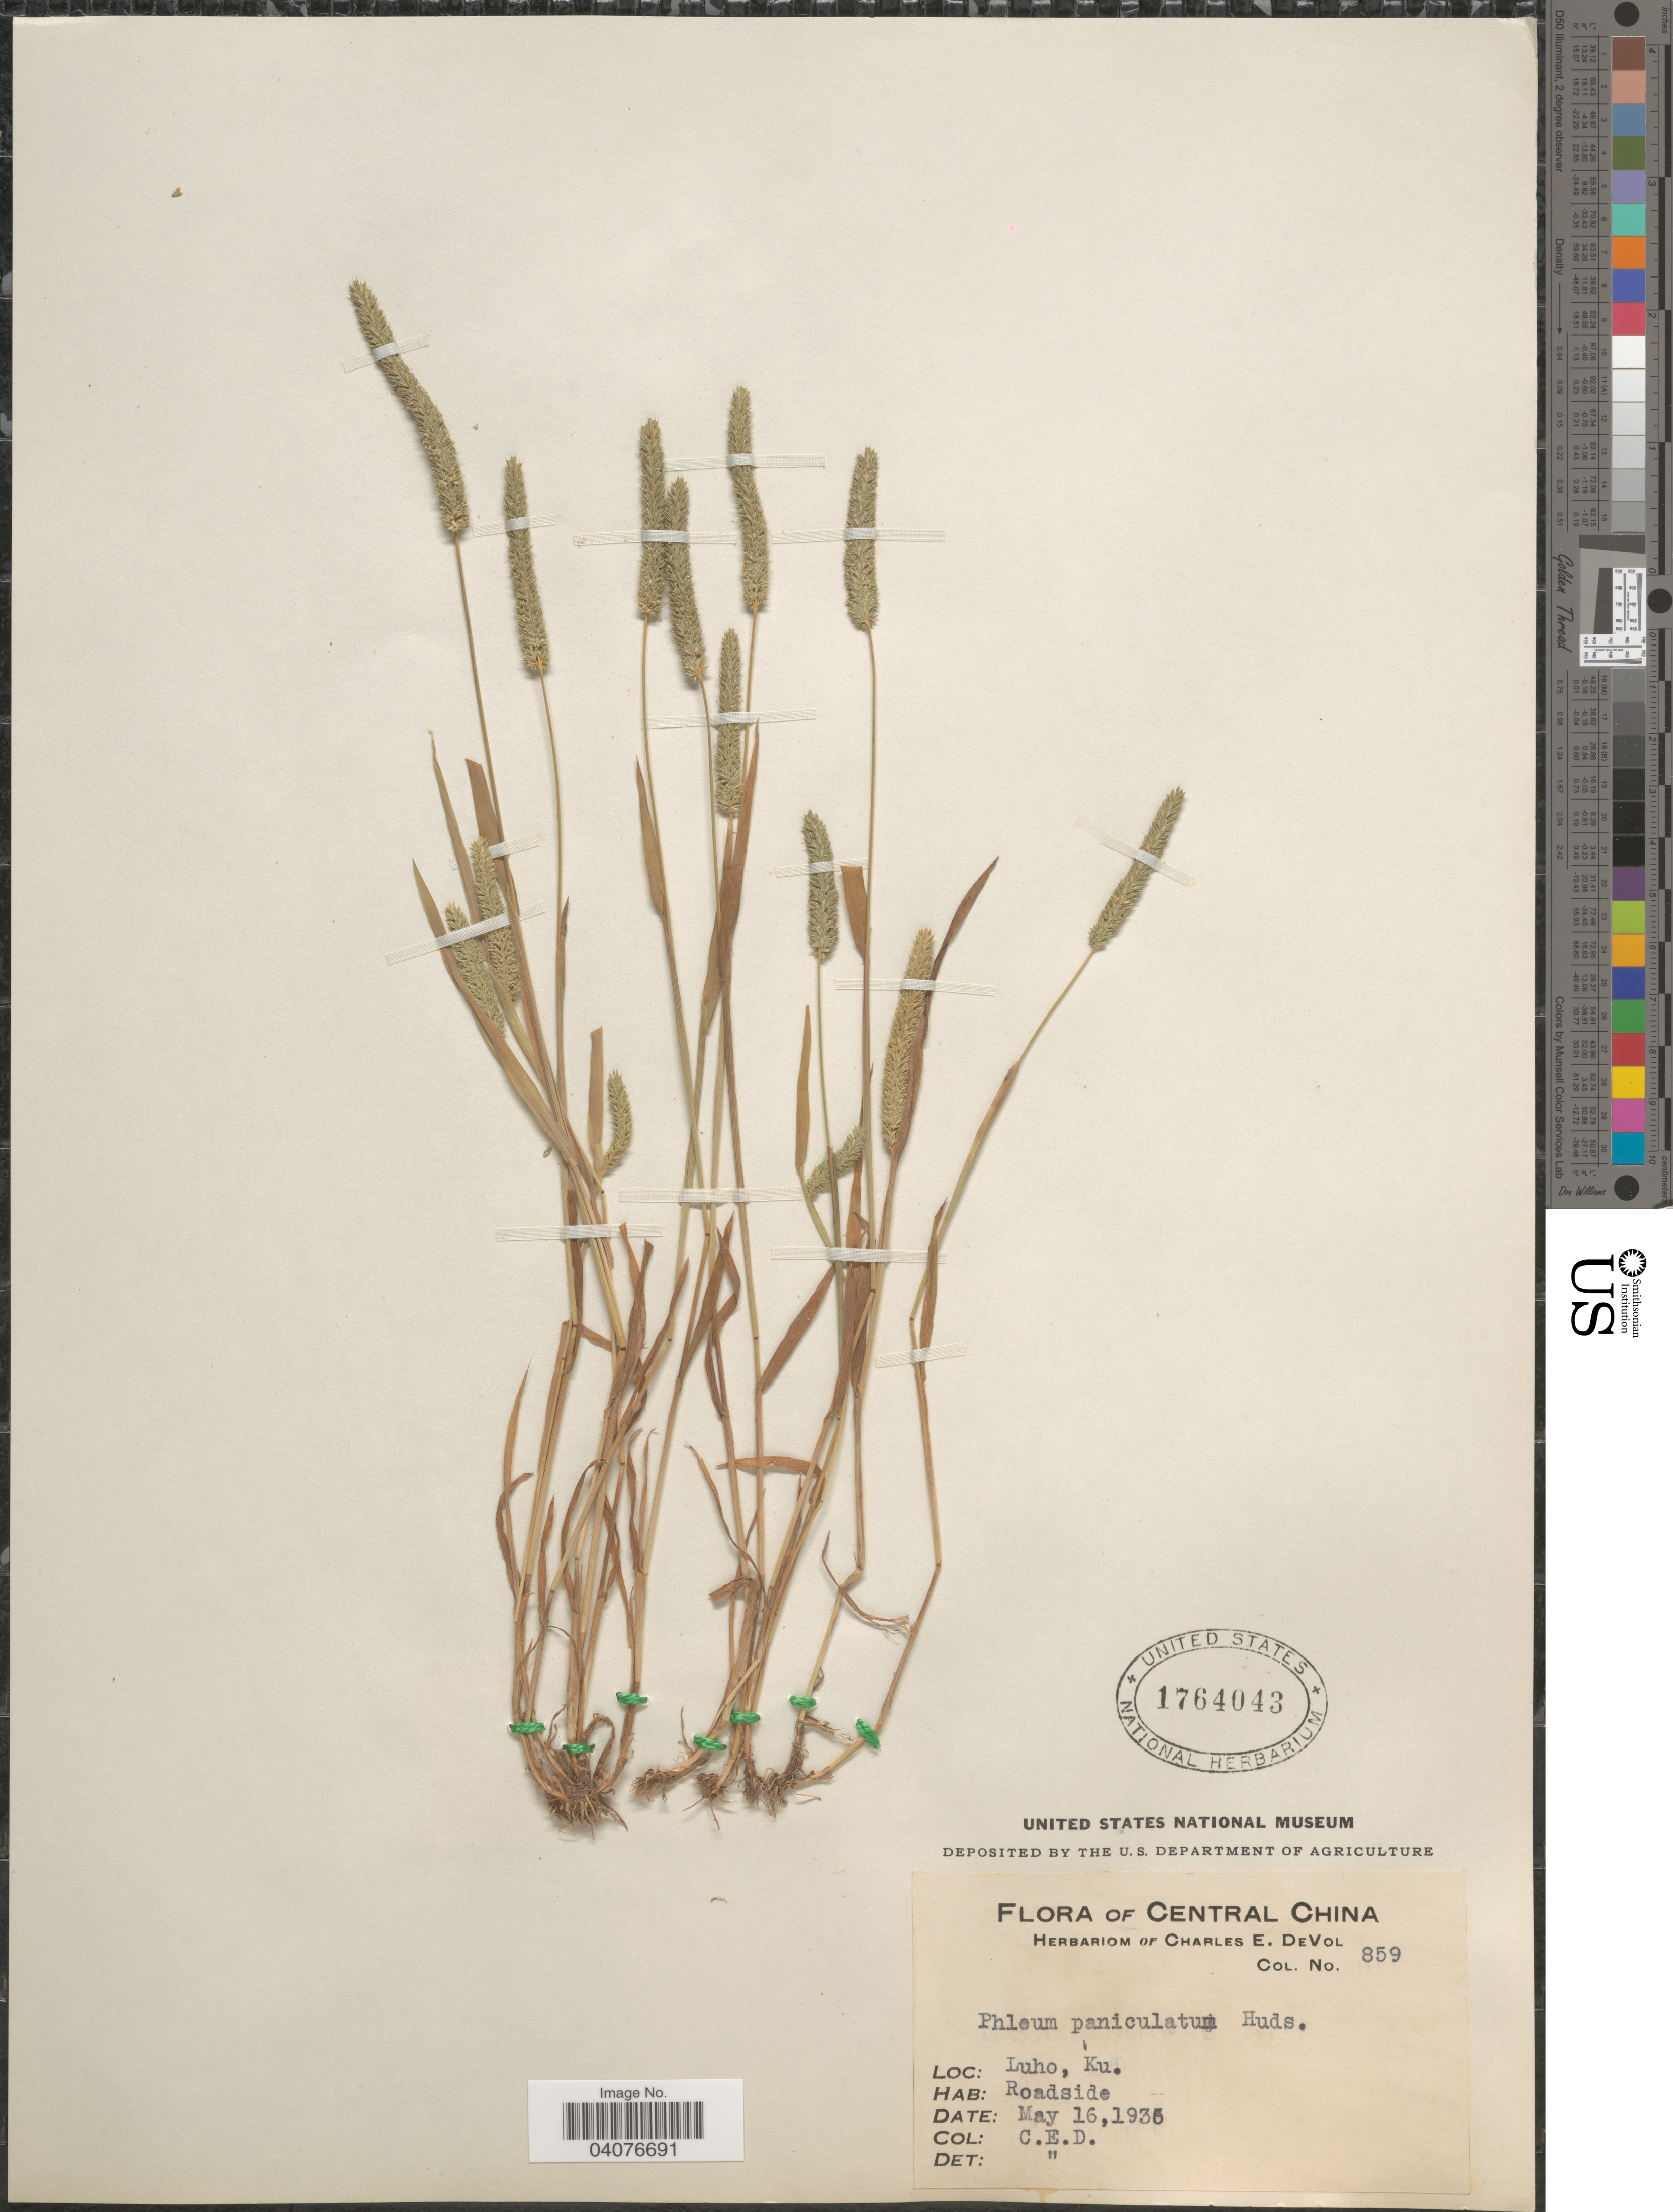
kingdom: Plantae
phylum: Tracheophyta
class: Liliopsida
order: Poales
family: Poaceae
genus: Phleum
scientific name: Phleum paniculatum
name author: Huds.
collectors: C. E. De Vol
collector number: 859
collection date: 1930-05-16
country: China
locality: Central China. Luho Ku. Roadside.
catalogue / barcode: US 1764043